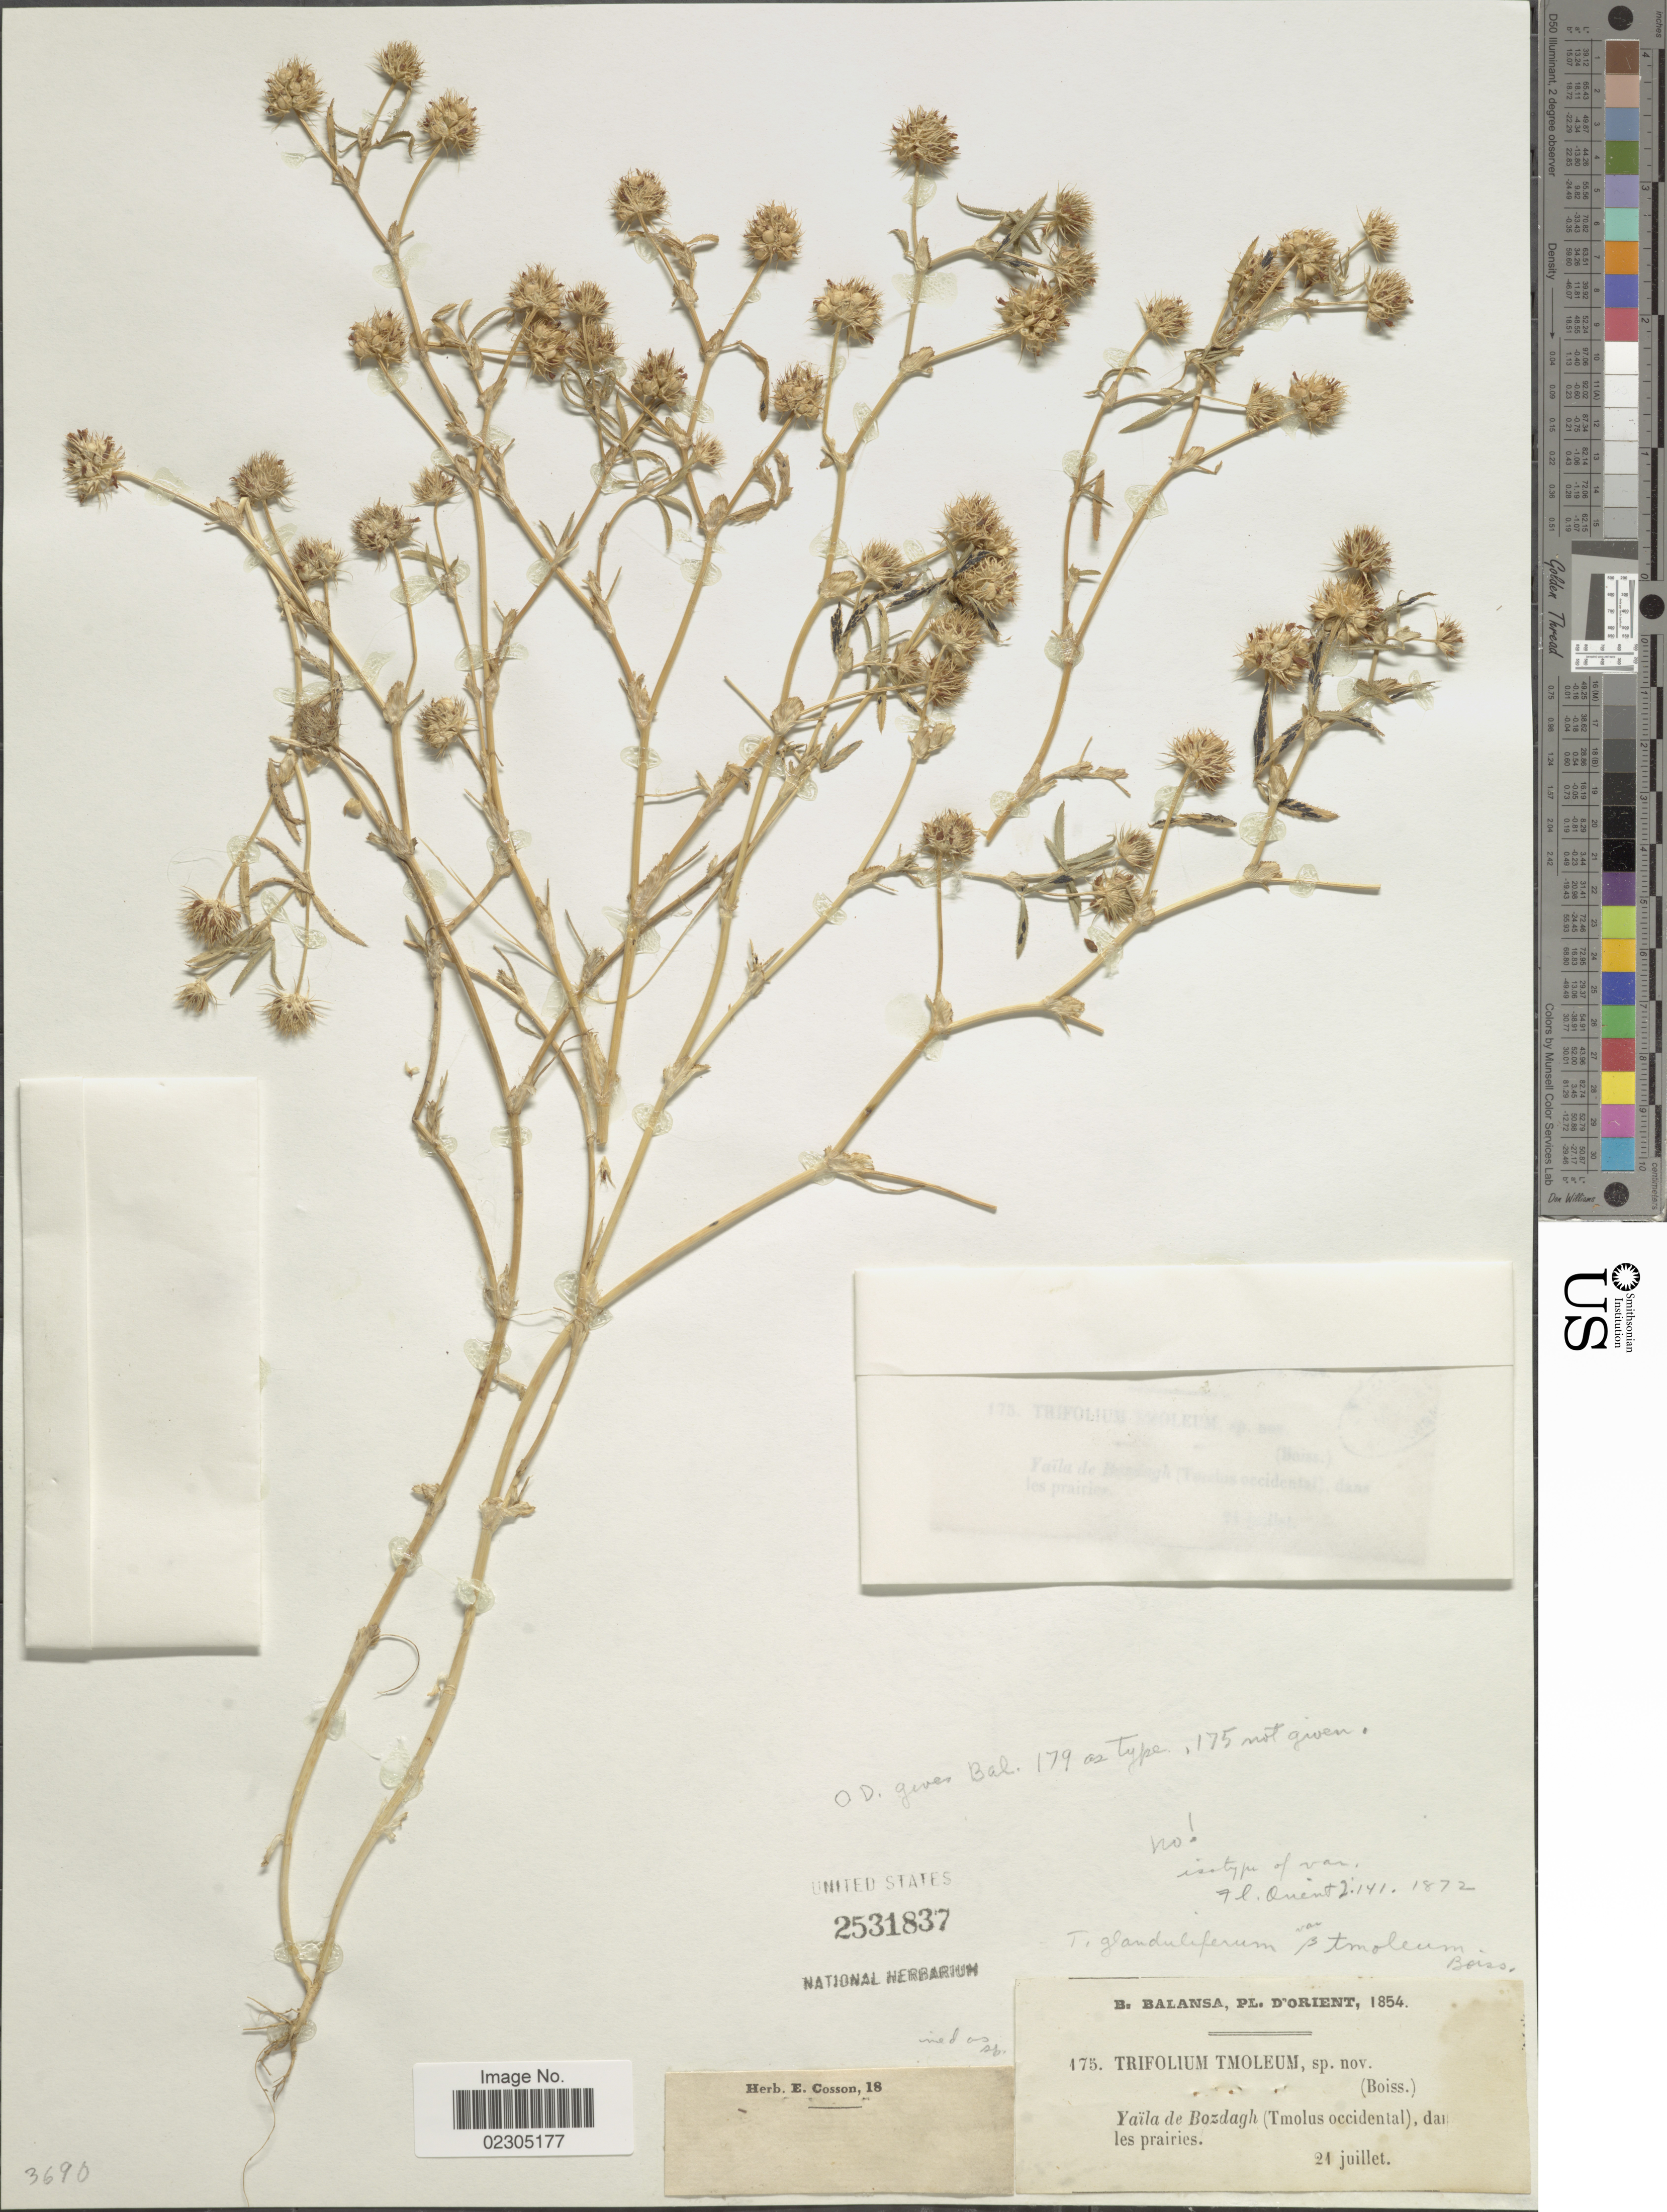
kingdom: Plantae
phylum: Tracheophyta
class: Magnoliopsida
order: Fabales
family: Fabaceae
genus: Trifolium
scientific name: Trifolium glanduliferum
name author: Boiss.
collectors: B. Balansa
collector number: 175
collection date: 1854-07-21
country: Turkey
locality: D'Orient. Yaila de Bozdagh ( Tmolus occidentalis).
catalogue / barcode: US 2531837